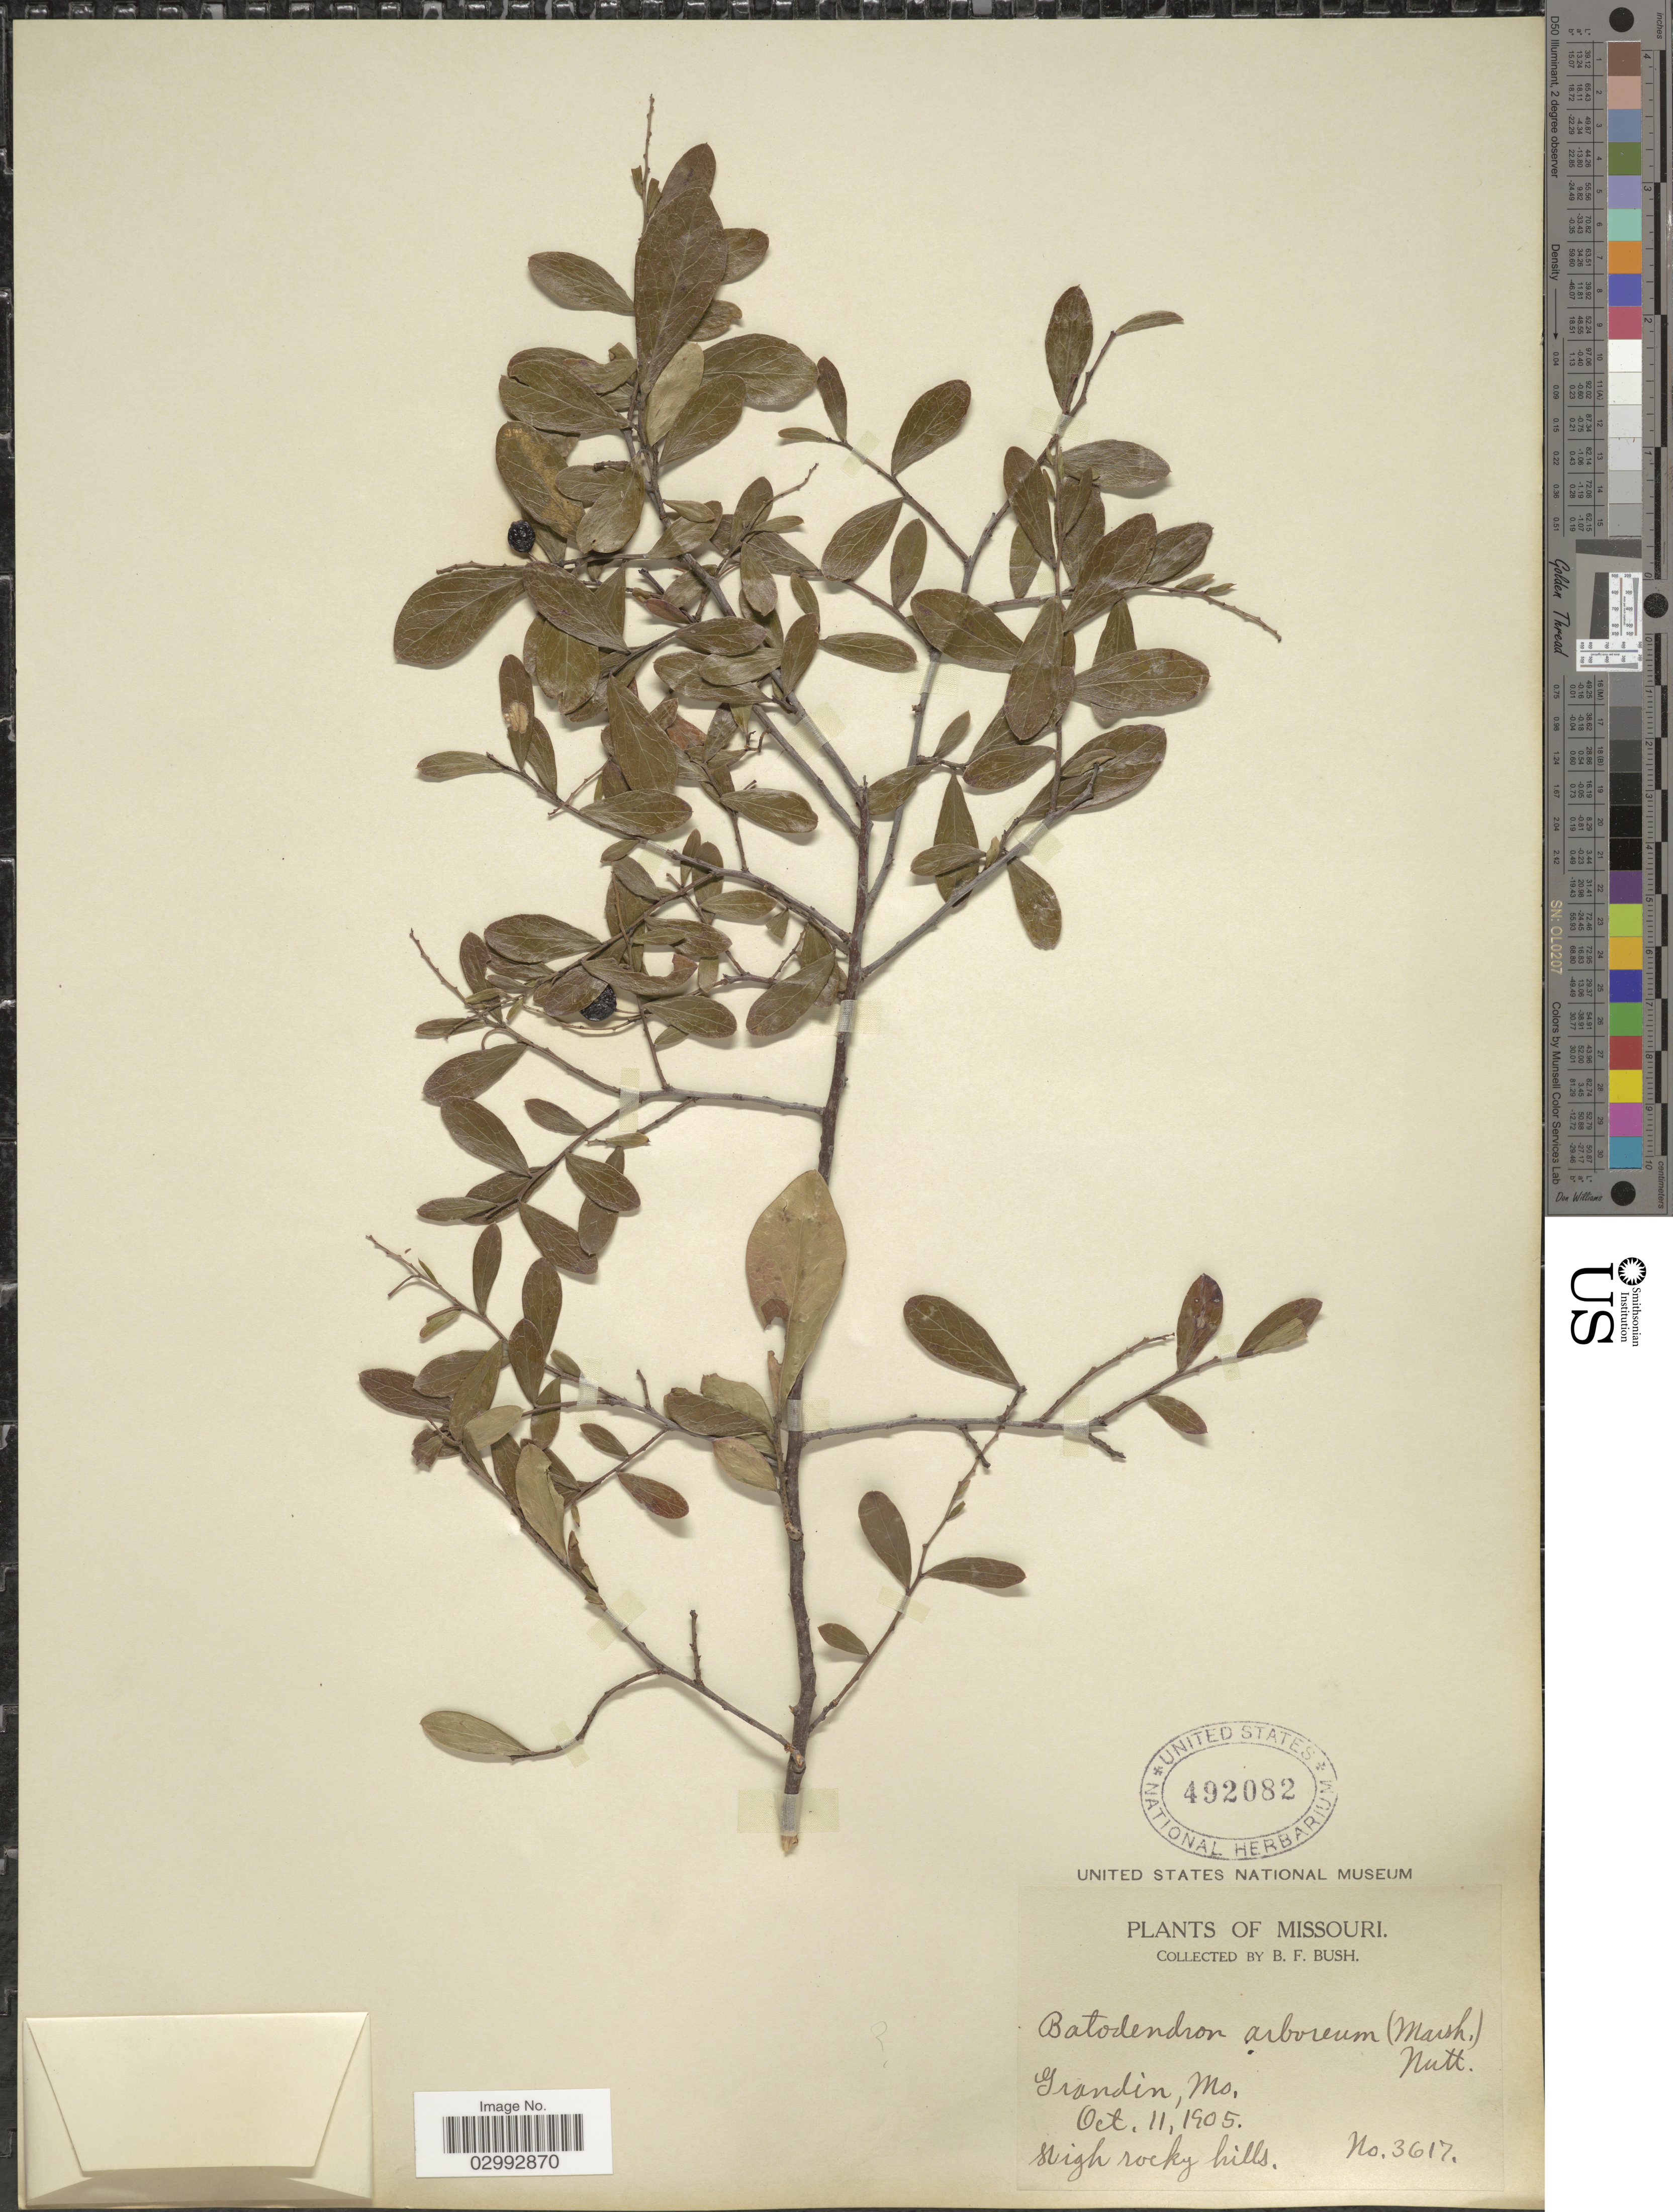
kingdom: Plantae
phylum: Tracheophyta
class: Magnoliopsida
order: Ericales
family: Ericaceae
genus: Batodendron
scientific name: Batodendron arboreum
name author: Nutt.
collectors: B. F. Bush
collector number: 3617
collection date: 1905-10-11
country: United States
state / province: Missouri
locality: Grandin.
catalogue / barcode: US 492082